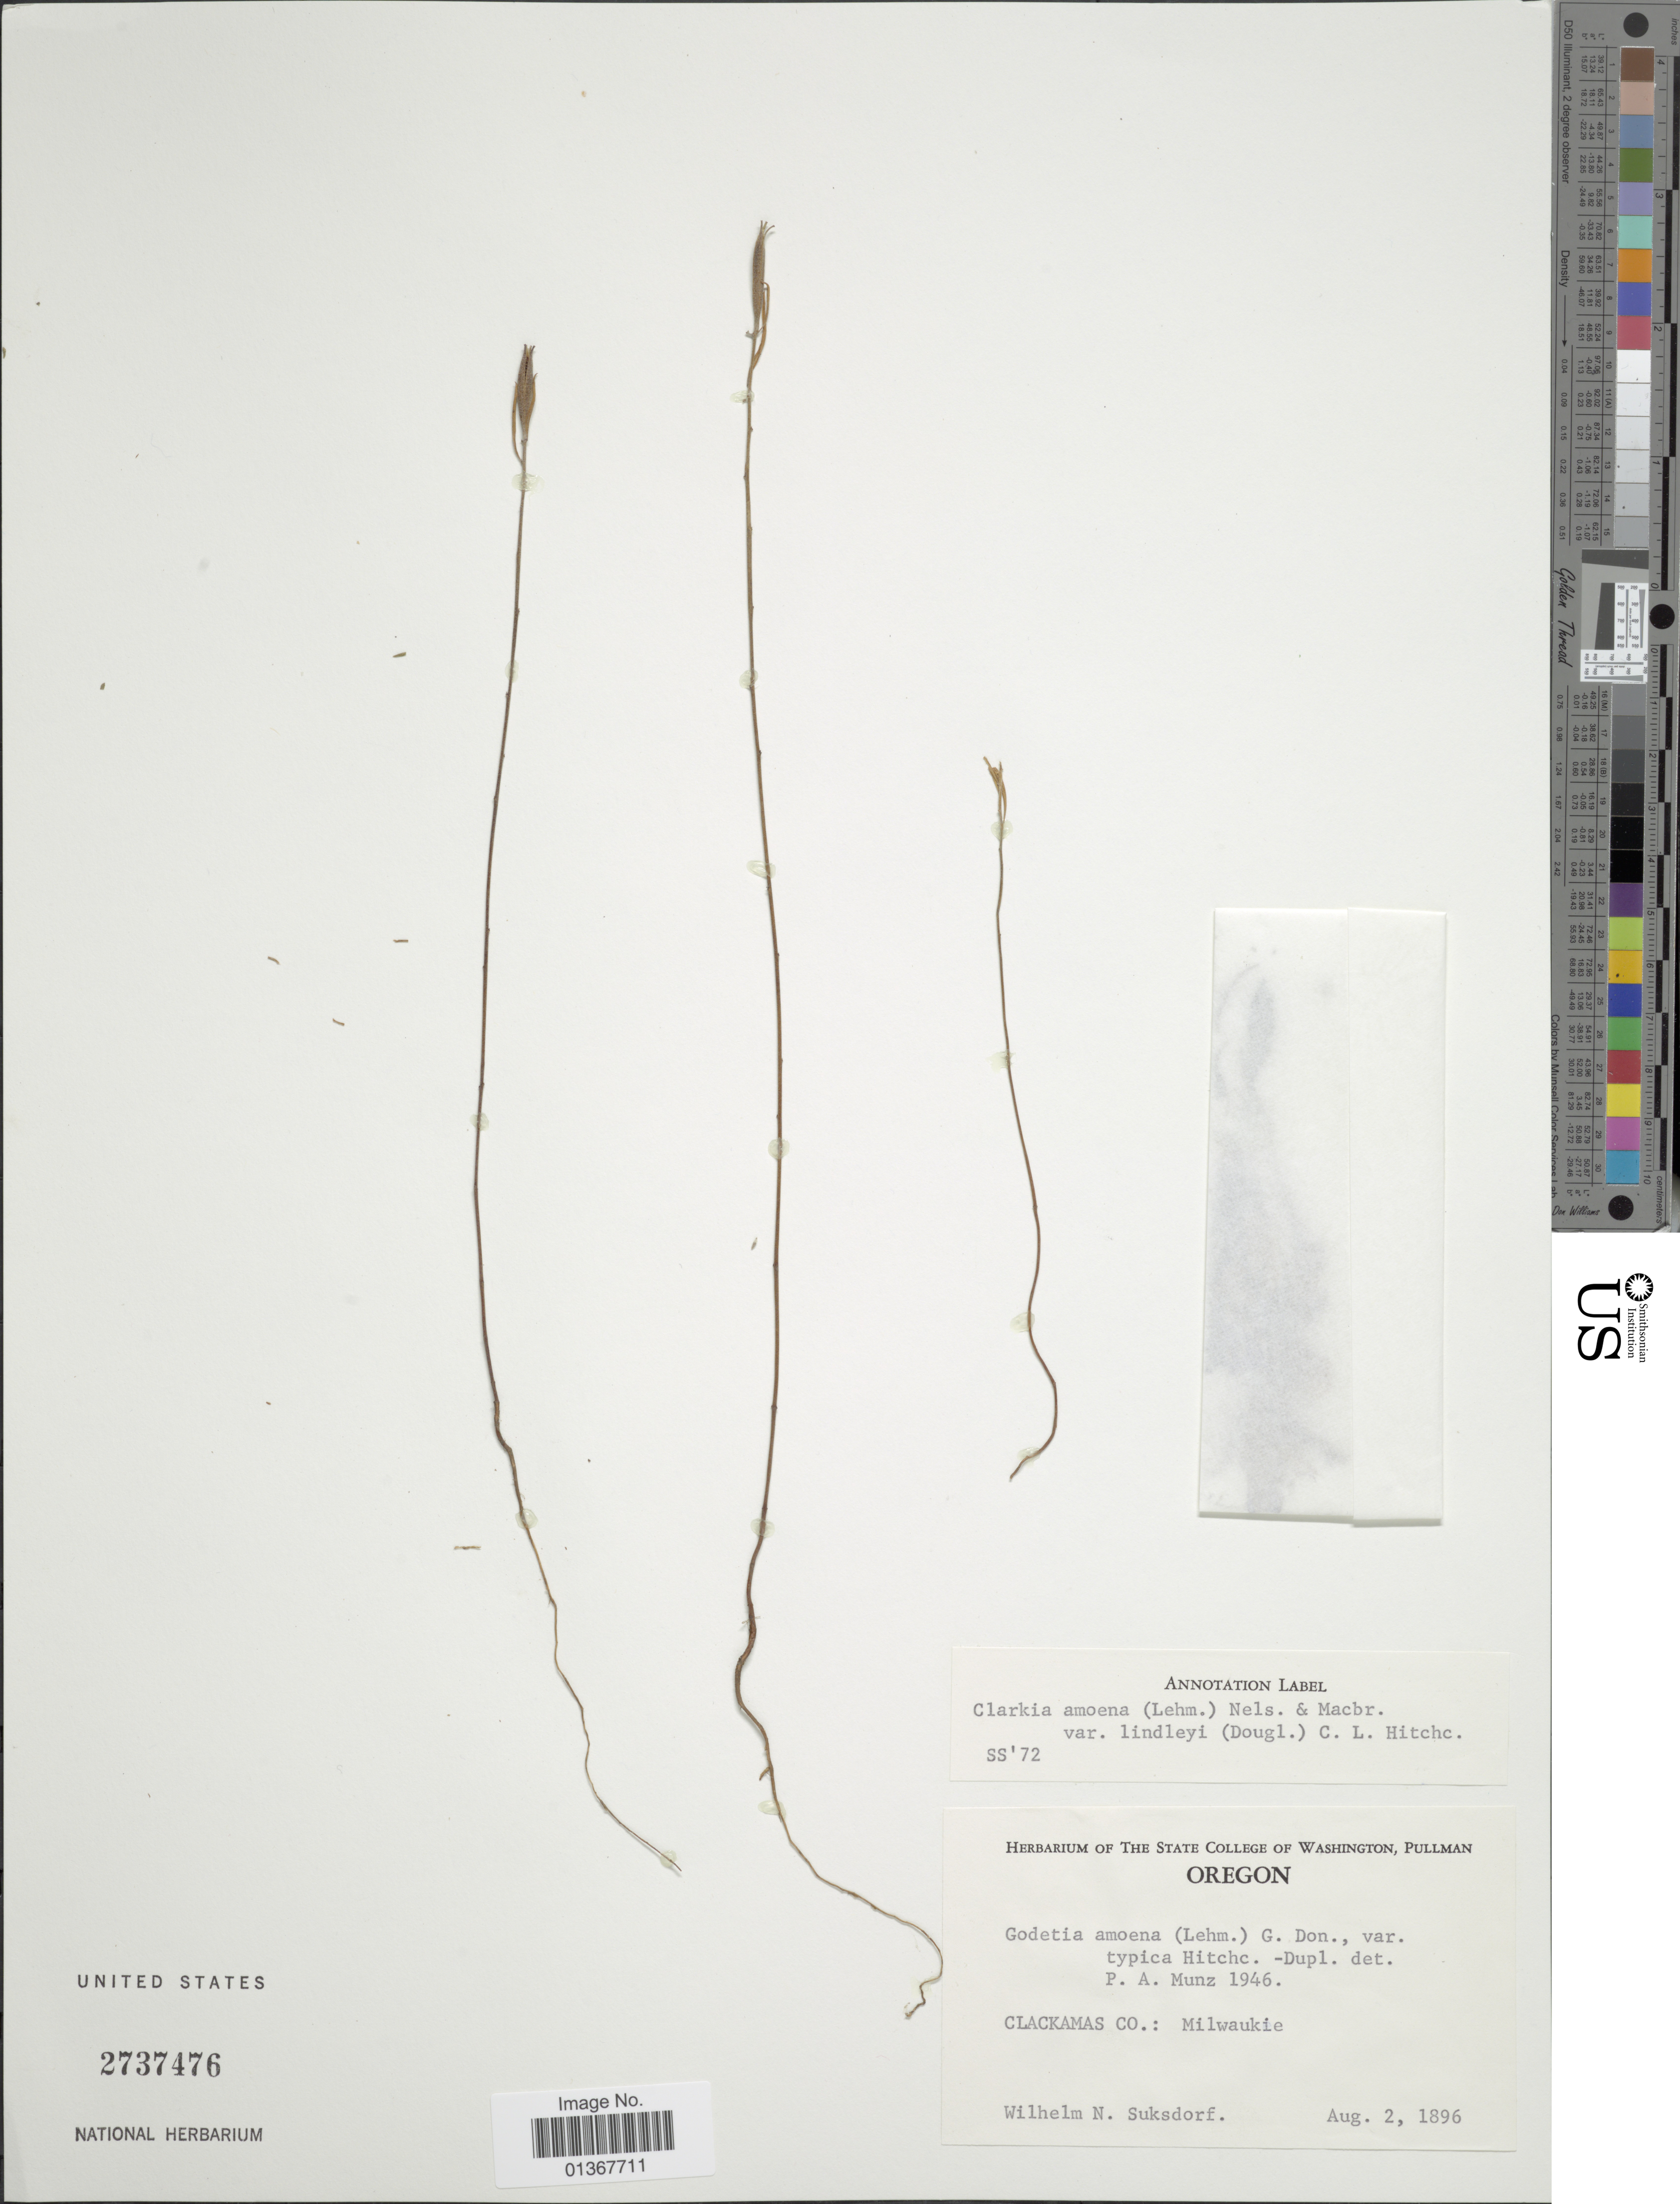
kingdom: Plantae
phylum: Tracheophyta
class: Magnoliopsida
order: Myrtales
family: Onagraceae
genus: Clarkia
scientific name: Clarkia amoena subsp. lindleyi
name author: (Douglas) F. H. Lewis & M.E. Lewis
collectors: W. N. Suksdorf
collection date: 1896-08-02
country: United States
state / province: Oregon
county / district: Clackamas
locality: Clackamas Co.: Milwaukie.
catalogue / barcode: US 2737476